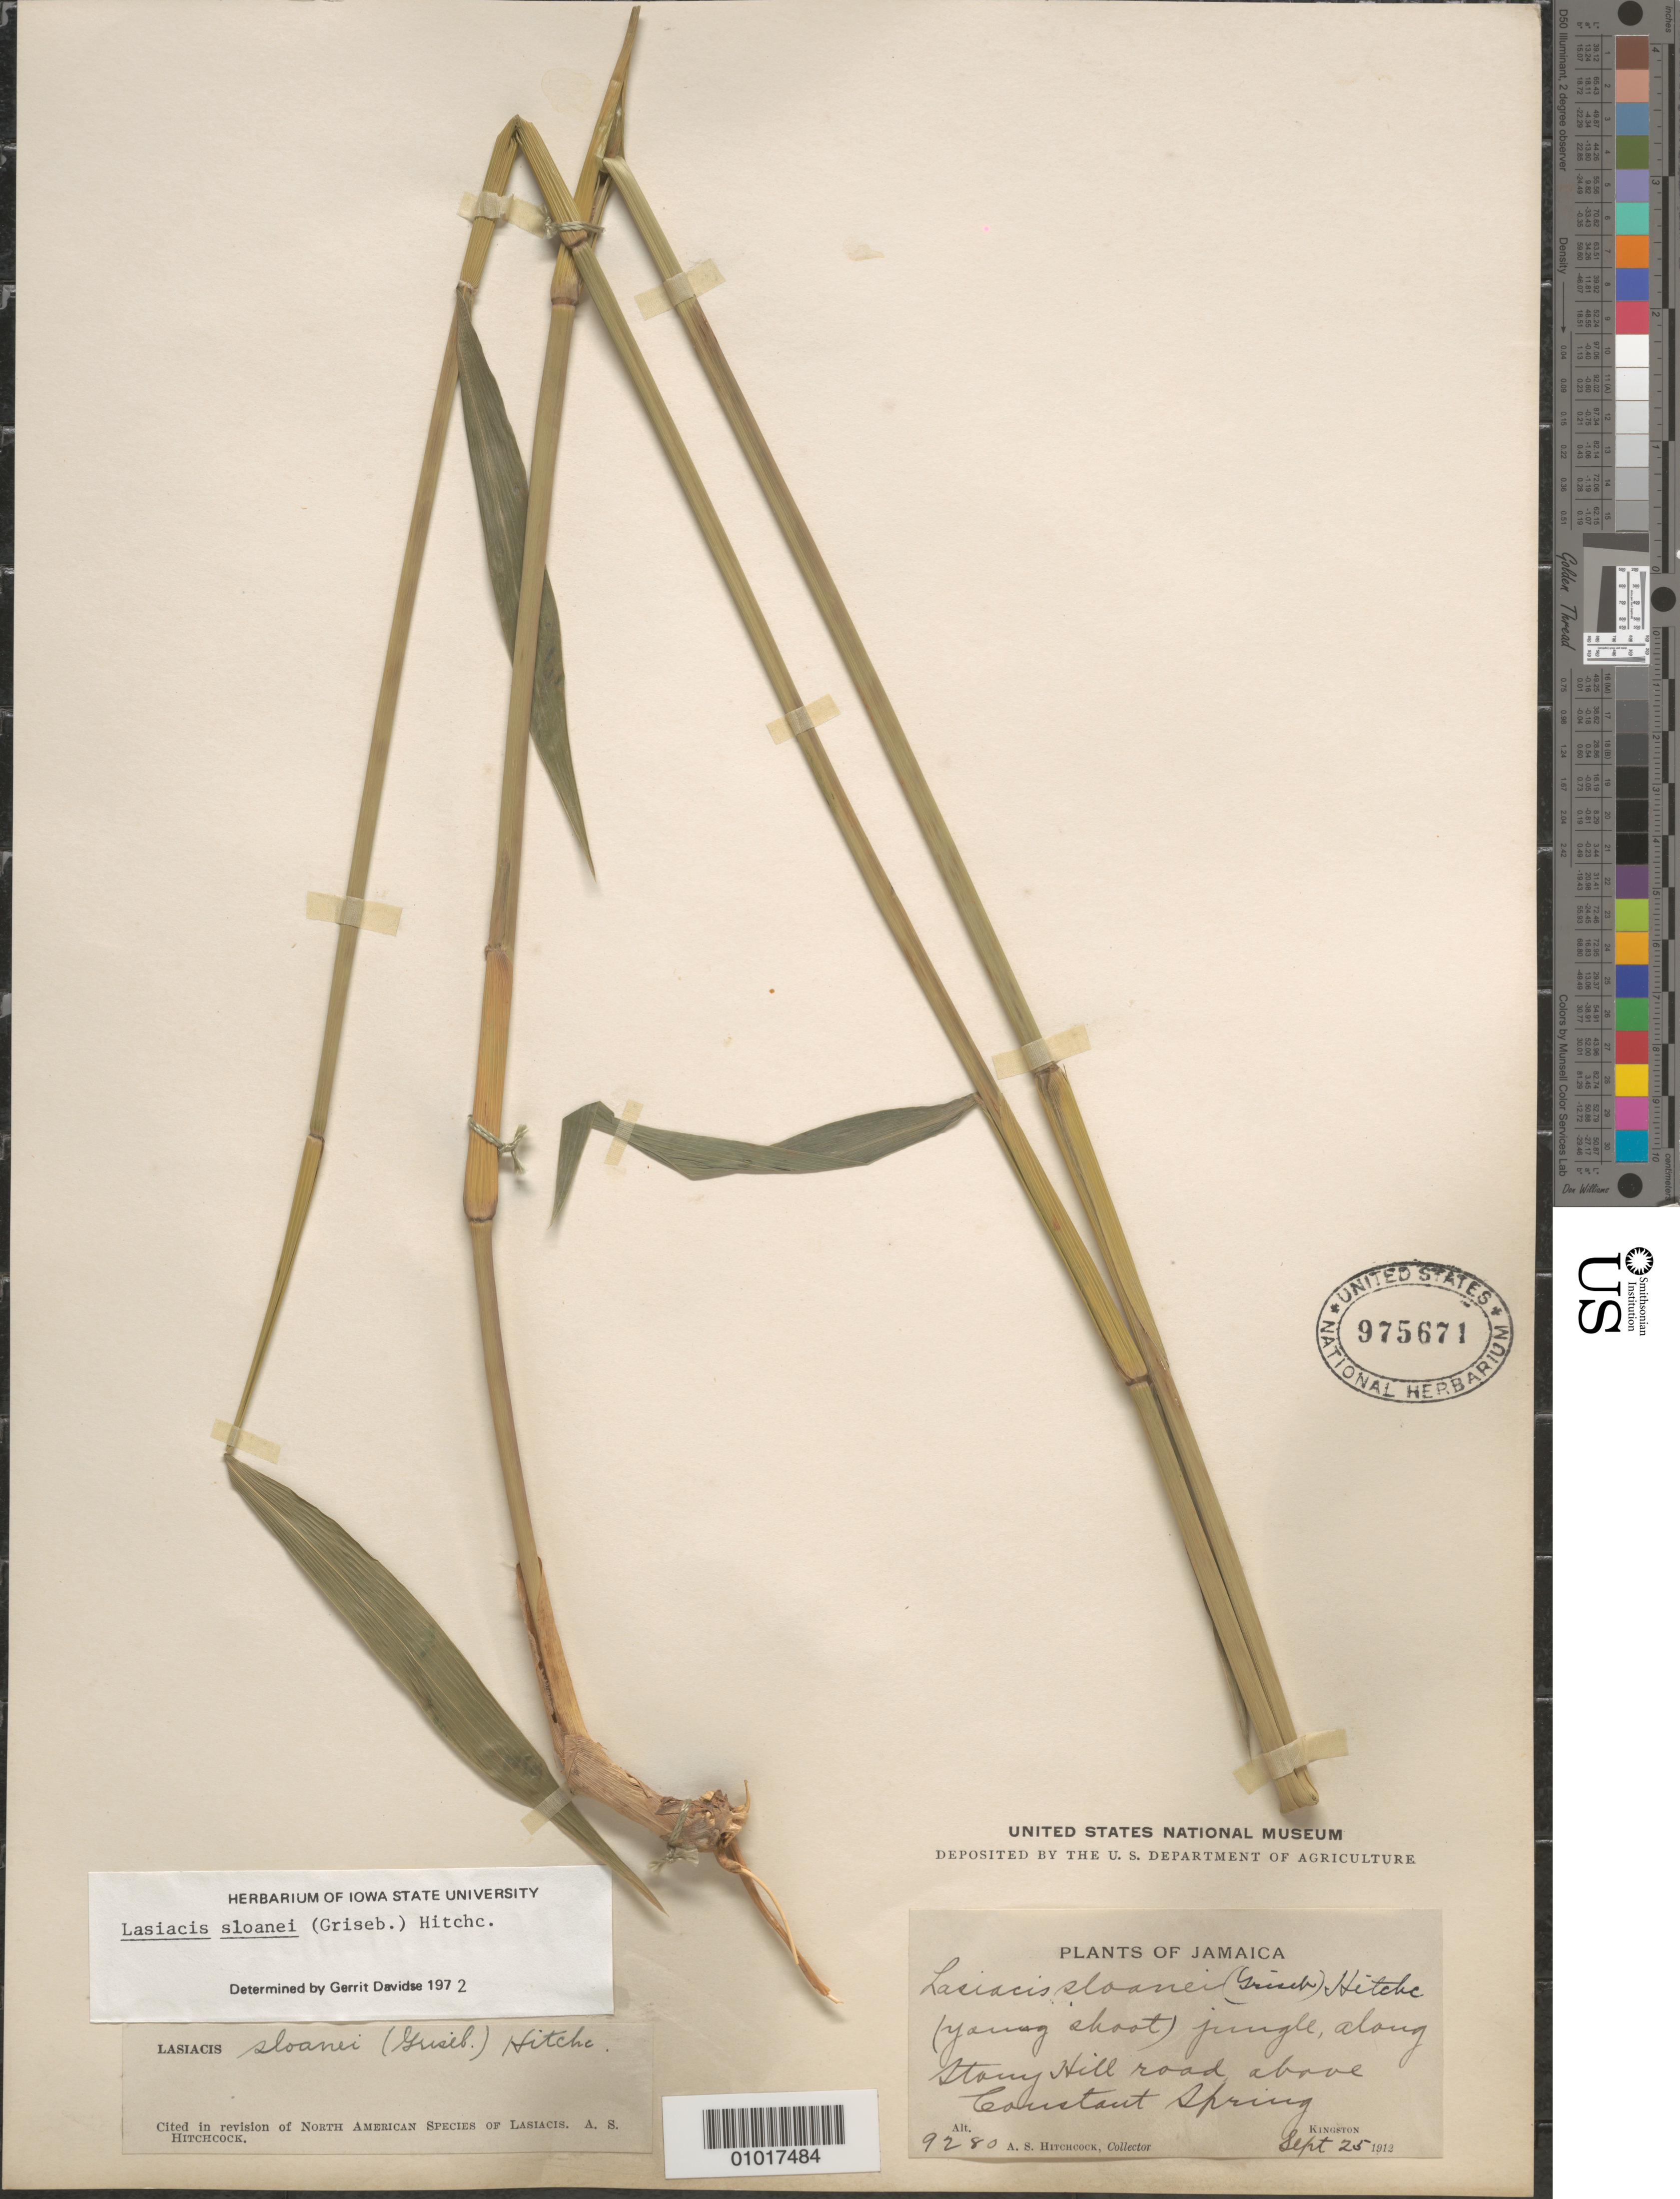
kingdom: Plantae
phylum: Tracheophyta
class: Liliopsida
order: Poales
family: Poaceae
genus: Lasiacis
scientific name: Lasiacis sloanei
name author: (Griseb.) Hitchc.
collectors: A. S. Hitchcock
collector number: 9280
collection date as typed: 25 Sep 1912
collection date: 1912-09-25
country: Jamaica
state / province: Kingston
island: Jamaica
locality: Stony Hill road, above Constant Spring.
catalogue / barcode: US 975671